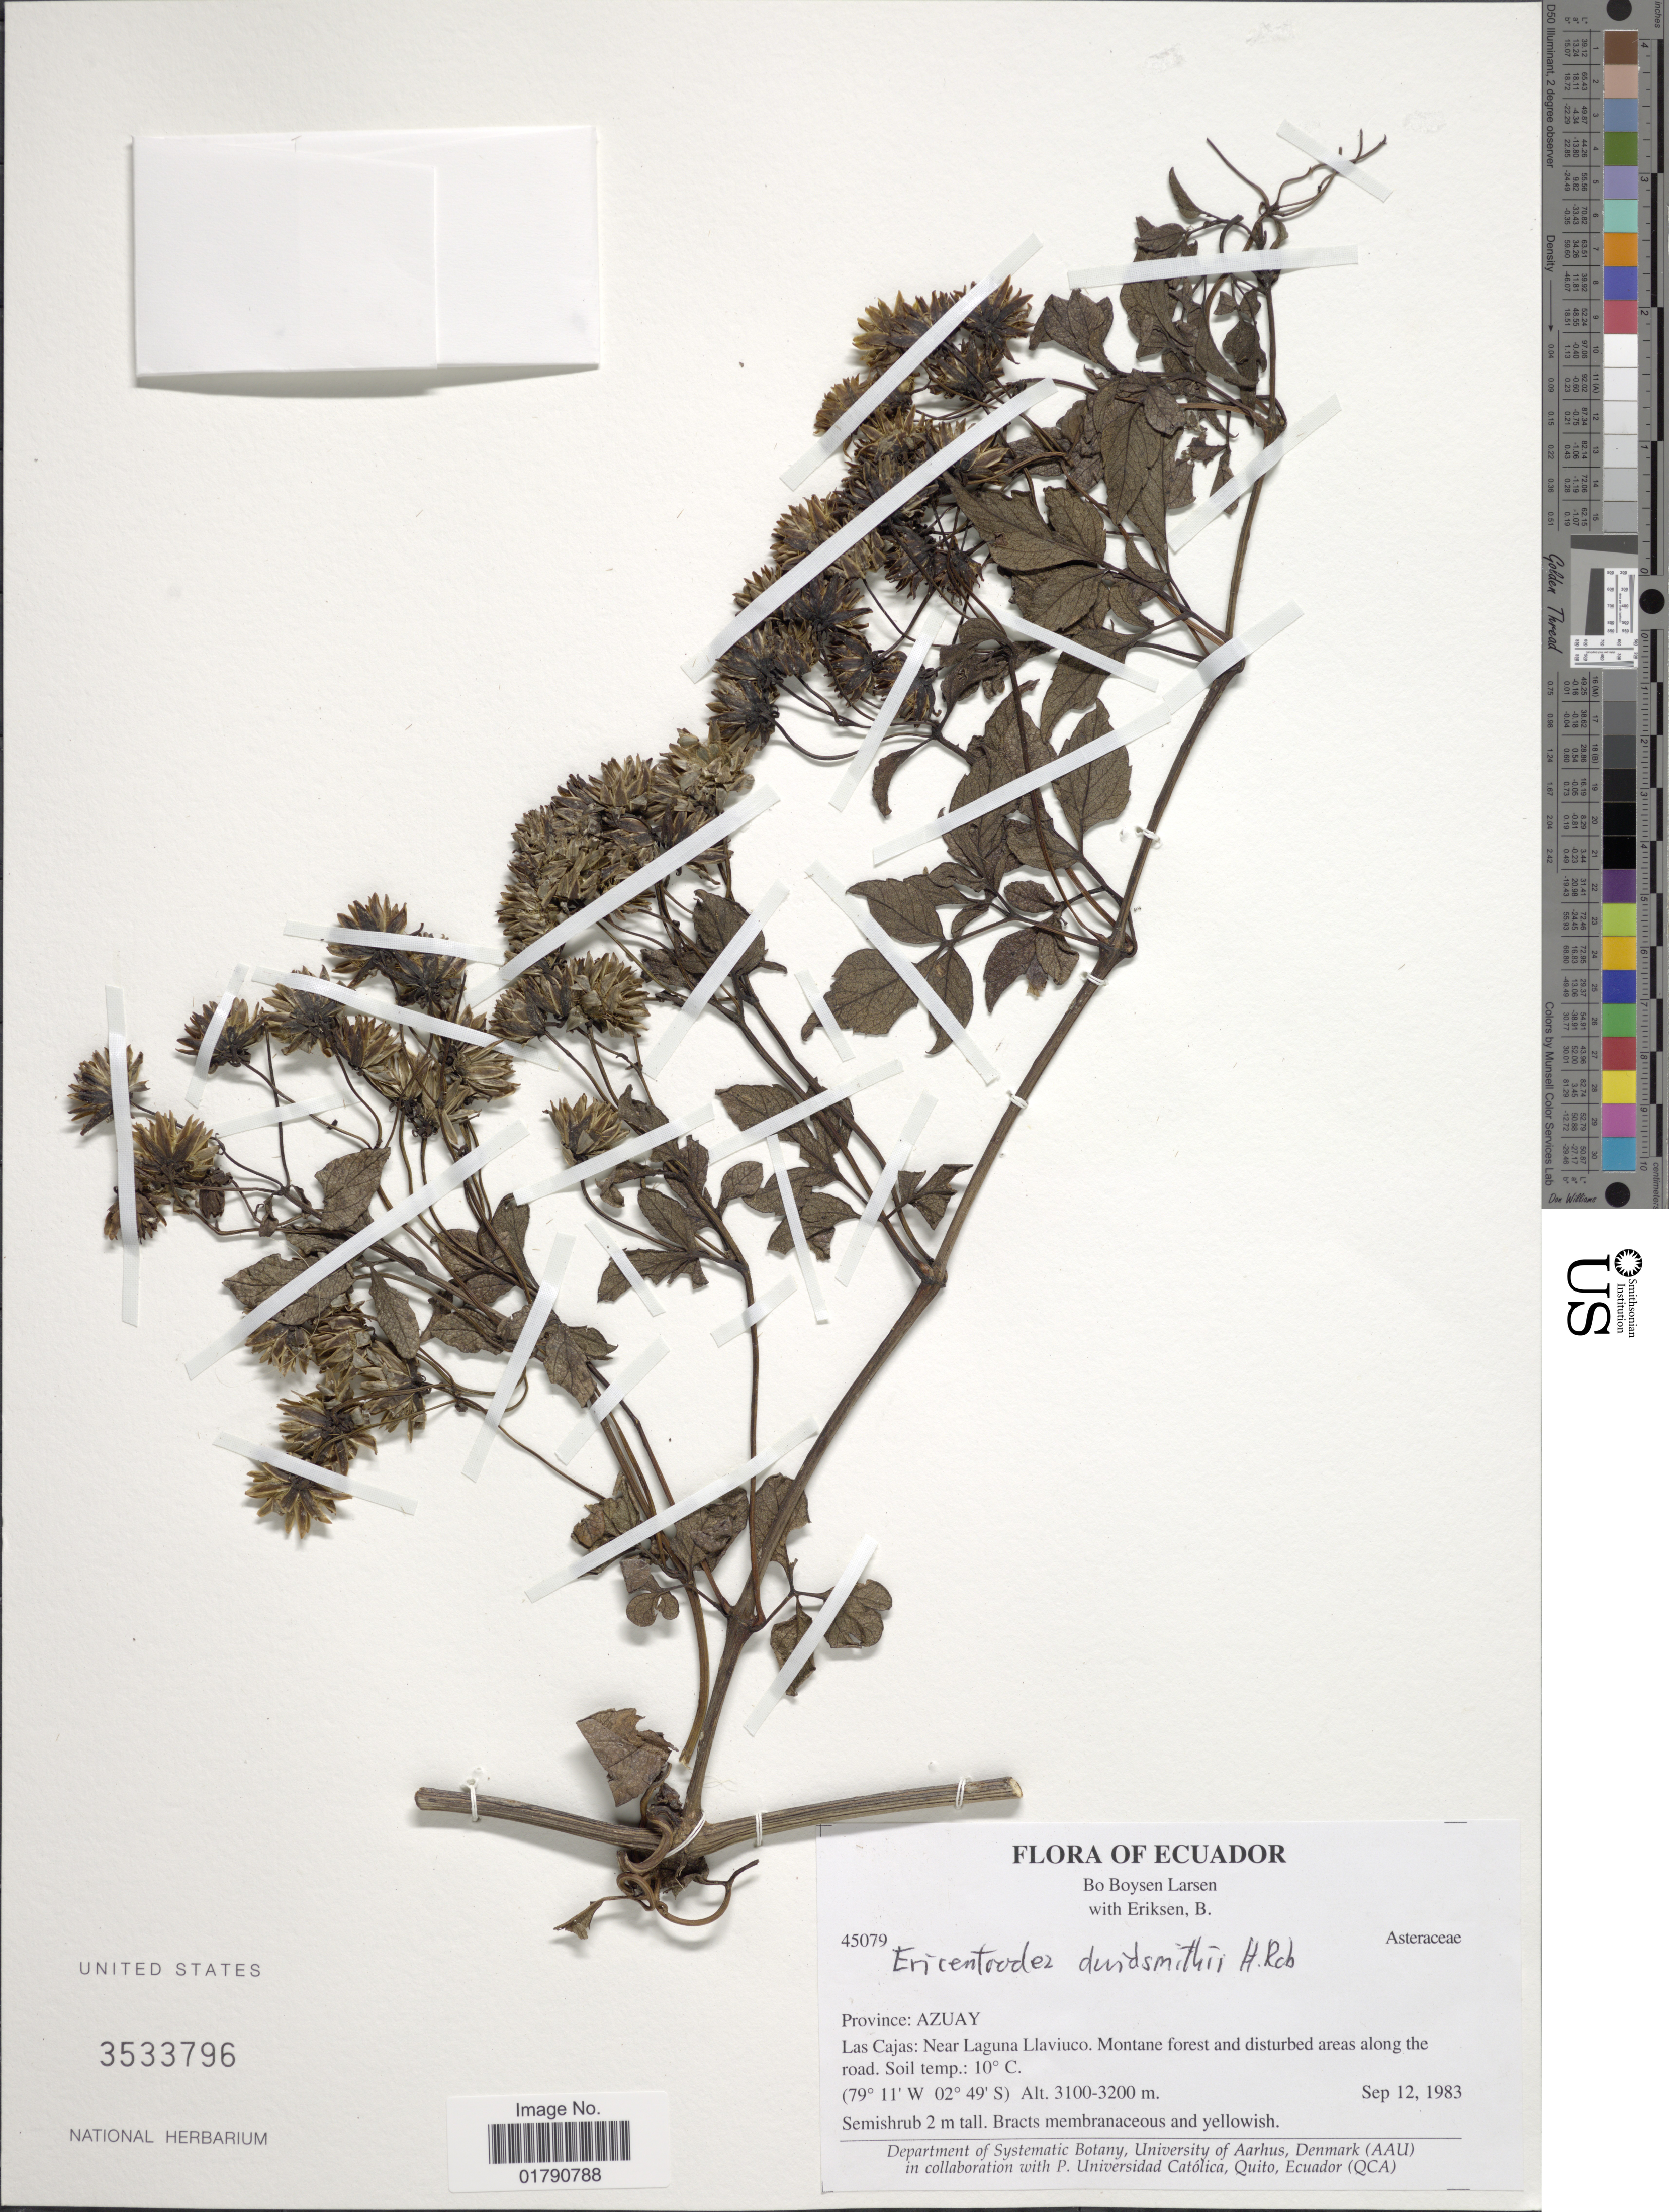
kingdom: Plantae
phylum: Tracheophyta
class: Magnoliopsida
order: Asterales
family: Asteraceae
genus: Ericentrodea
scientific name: Ericentrodea davidsmithii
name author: H. Rob.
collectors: B. Boysen Larsen & B. Eriksen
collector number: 45079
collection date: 1983-09-12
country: Ecuador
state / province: Azuay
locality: Las Cajas, near Laguna Llaviuco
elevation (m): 3100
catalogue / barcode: US 3533796